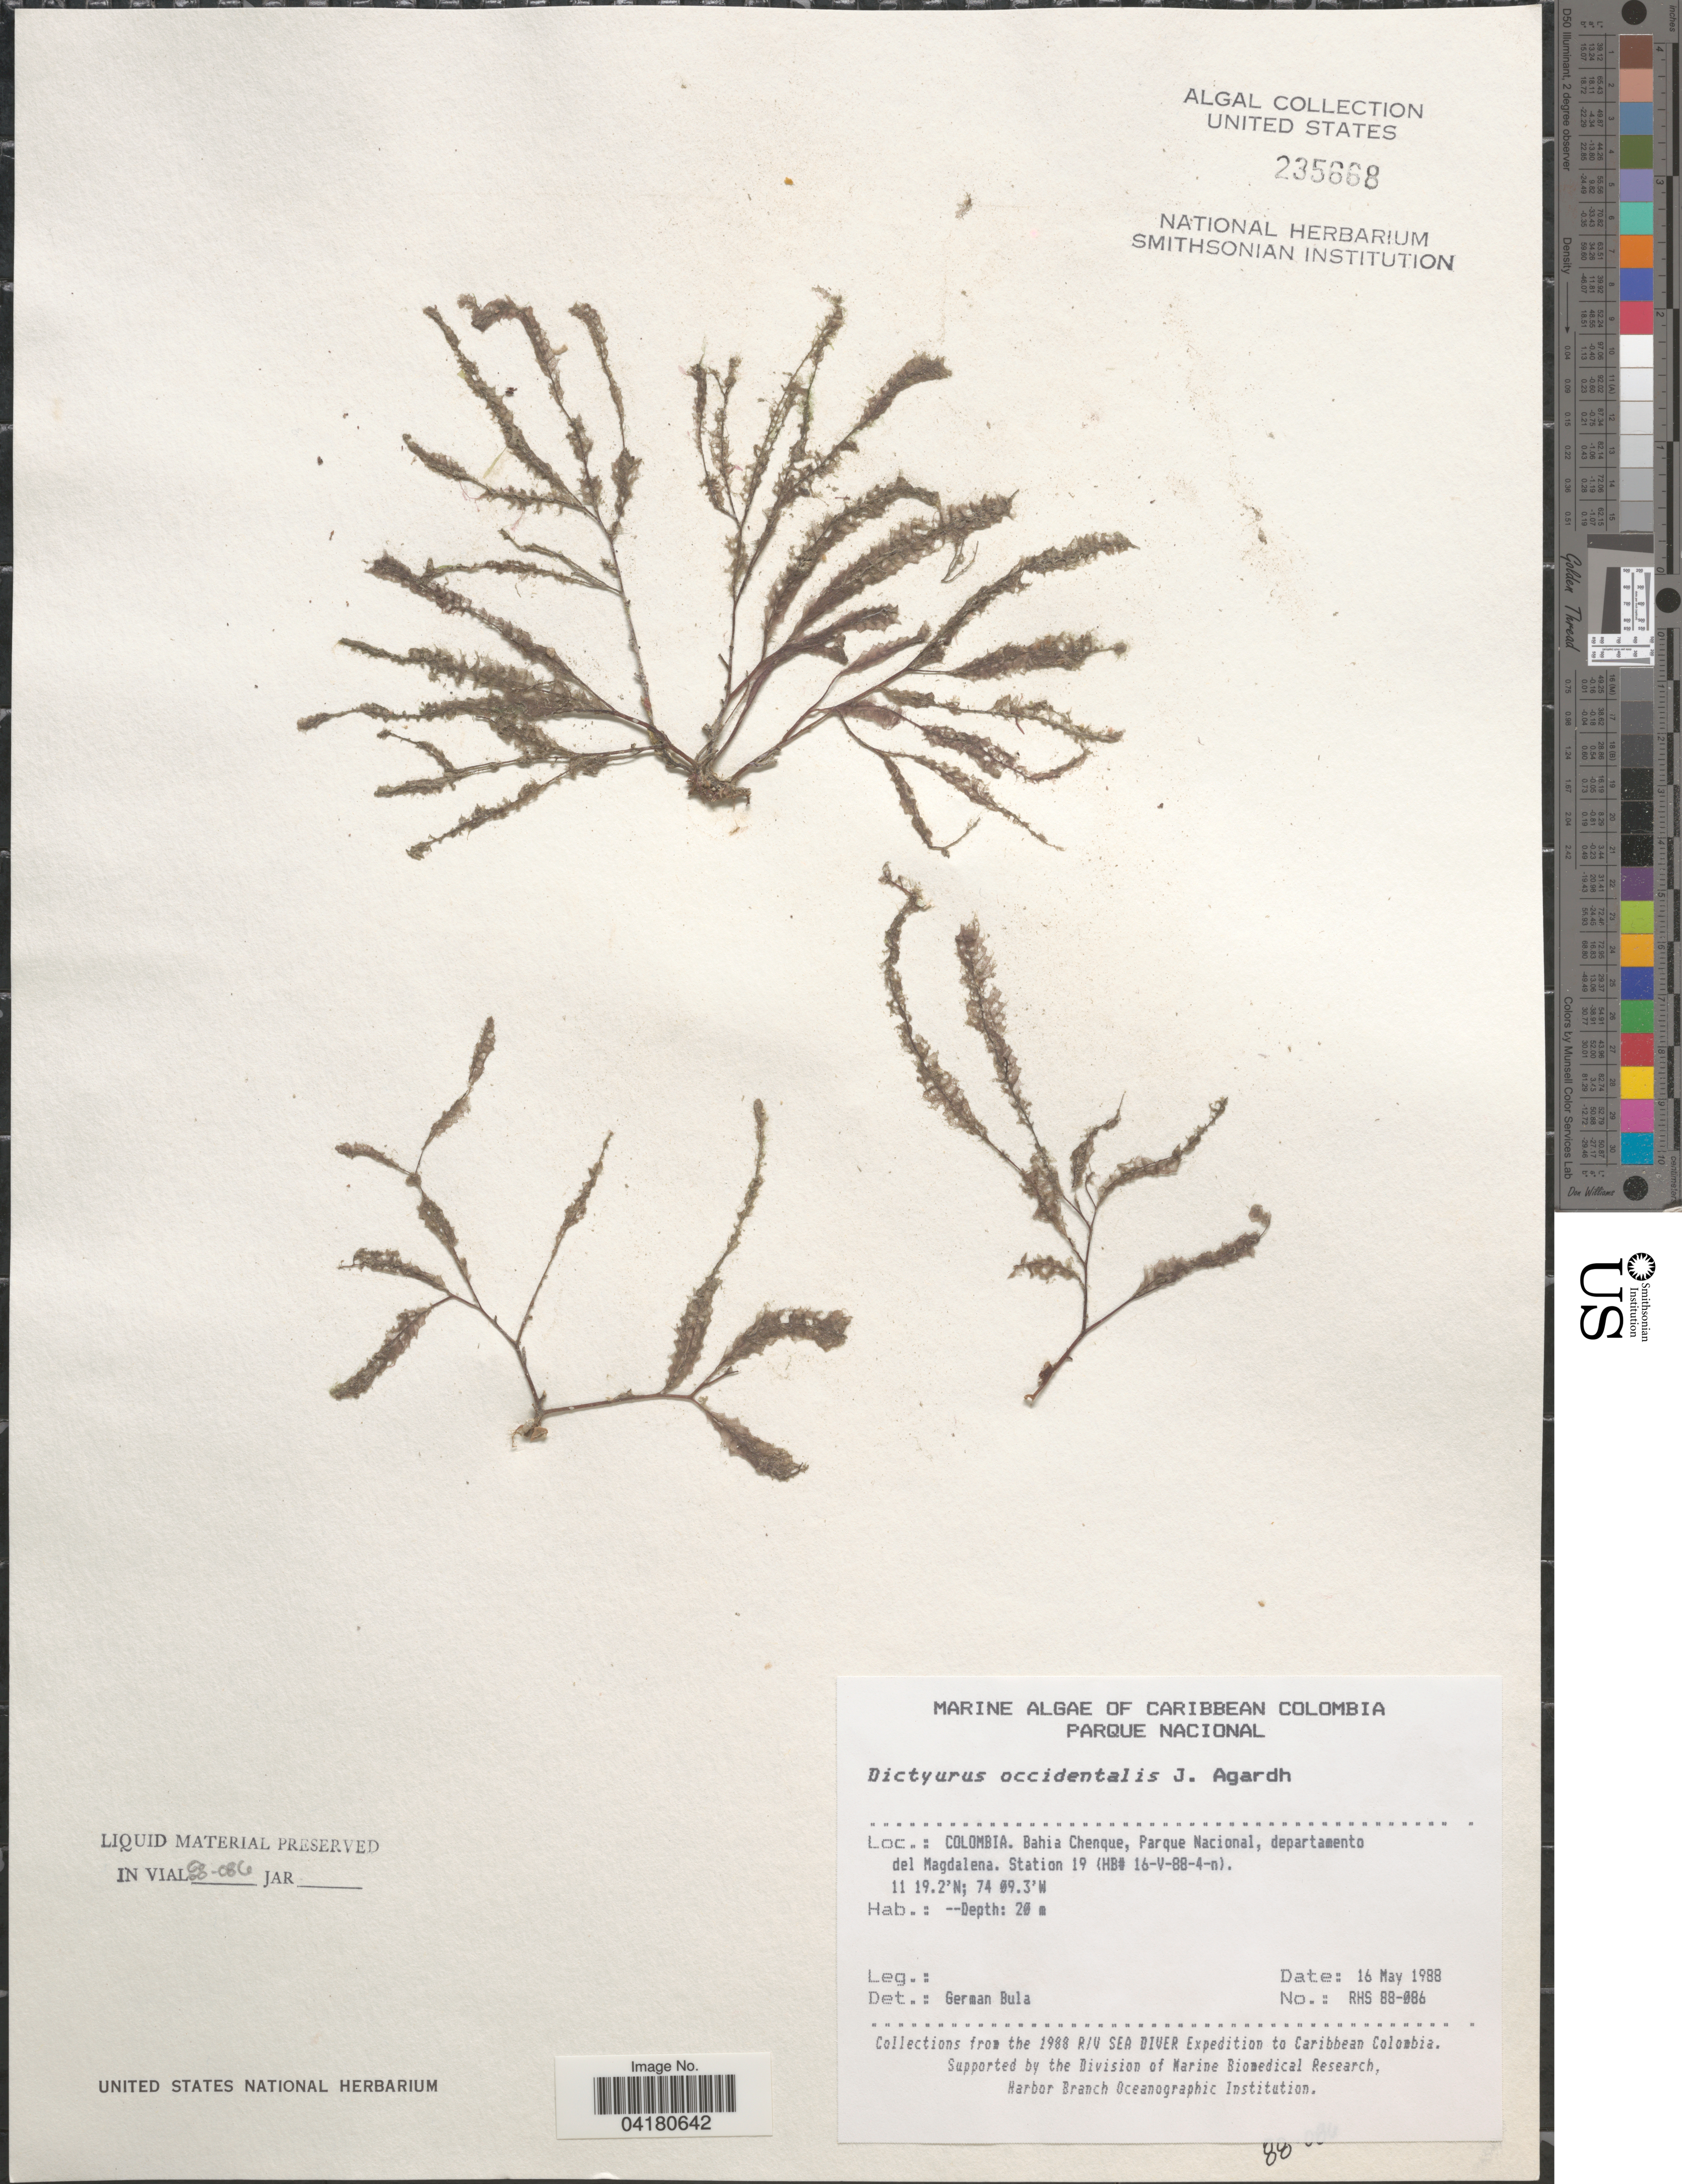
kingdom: Plantae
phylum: Rhodophyta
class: Florideophyceae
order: Ceramiales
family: Dasyaceae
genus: Dictyurus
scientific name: Dictyurus occidentalis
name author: J. Agardh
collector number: RHS88-086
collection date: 1988-05-16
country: Colombia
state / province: Magdalena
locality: Caribbean Colombia. Bahia Chenque, Parque Nacional, departamento del Magdalena. Station 19 (HB# 16-V-88-4-n). The 1988 R/V Sea Diver Expedition to Caribbean Colombia.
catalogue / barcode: US 235668